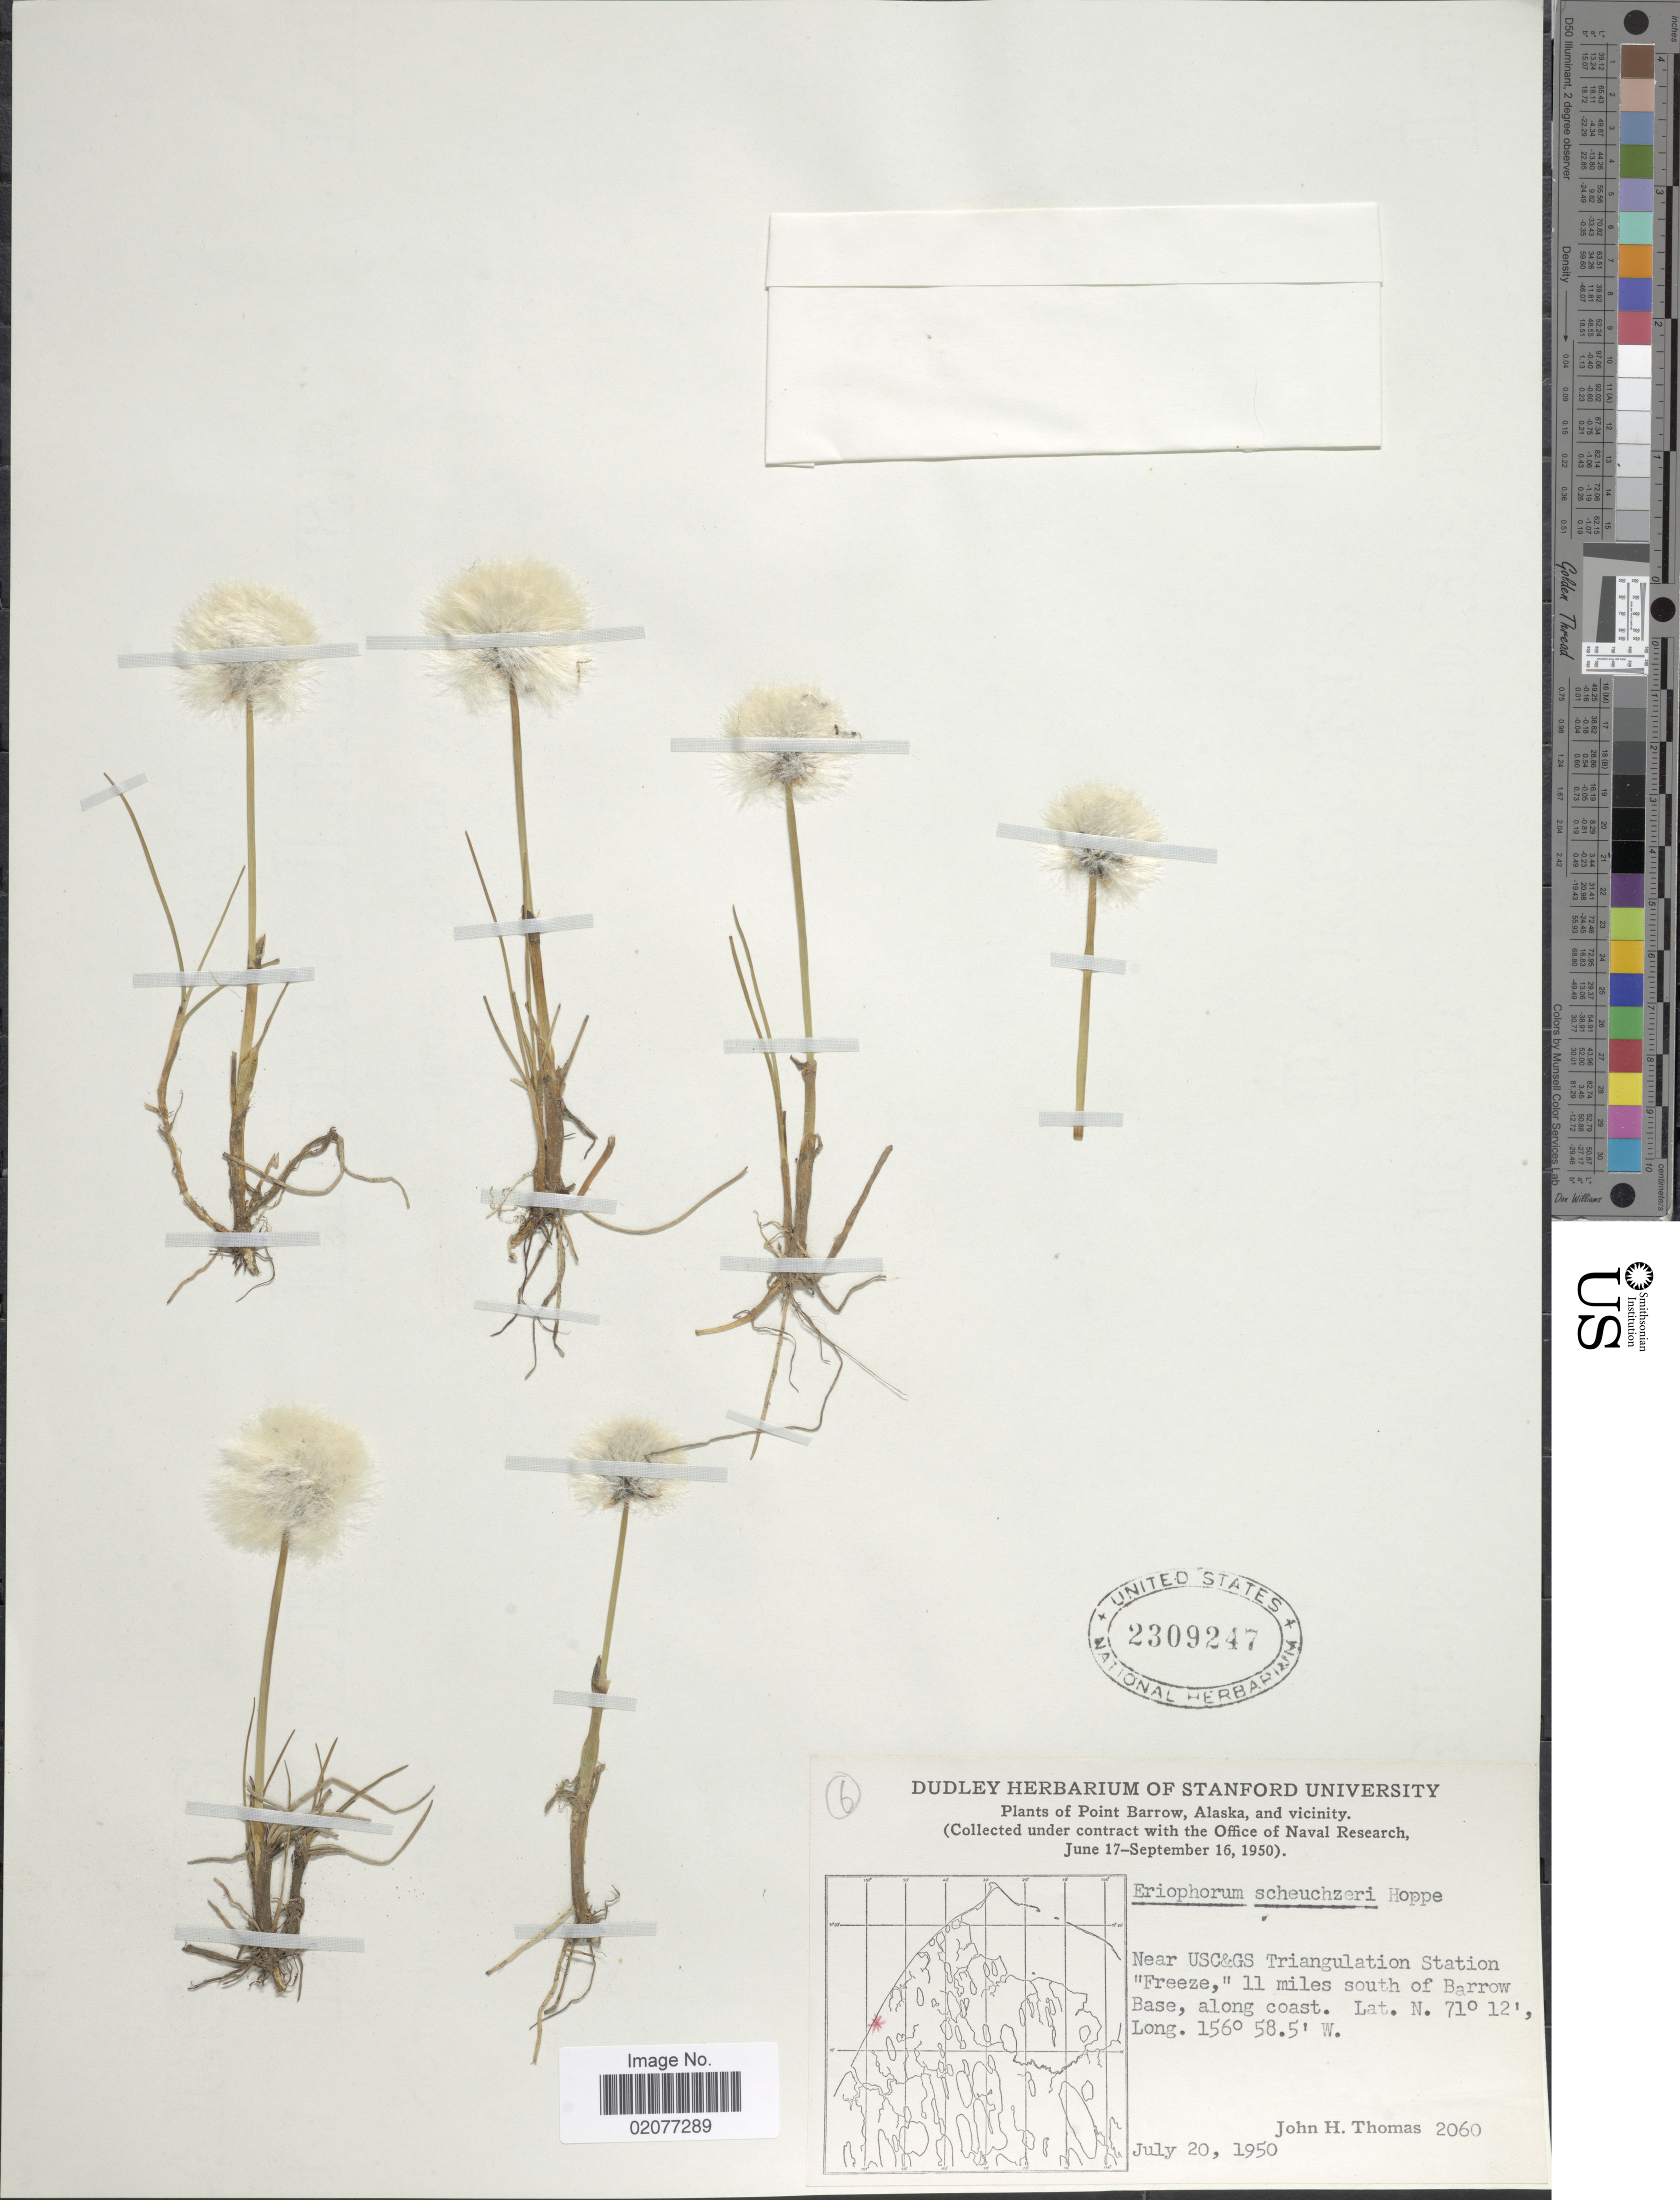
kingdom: Plantae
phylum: Tracheophyta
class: Liliopsida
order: Poales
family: Cyperaceae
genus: Eriophorum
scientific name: Eriophorum scheuchzeri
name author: Hoppe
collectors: J. H. Thomas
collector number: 2060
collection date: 1950-07-20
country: United States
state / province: Alaska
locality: Point Barrow, Alaska, and vicinity. Near USC&GS Trinagulation Station "Freeze, " 11 miles south of Barrow Base, along coast.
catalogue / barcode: US 2309247